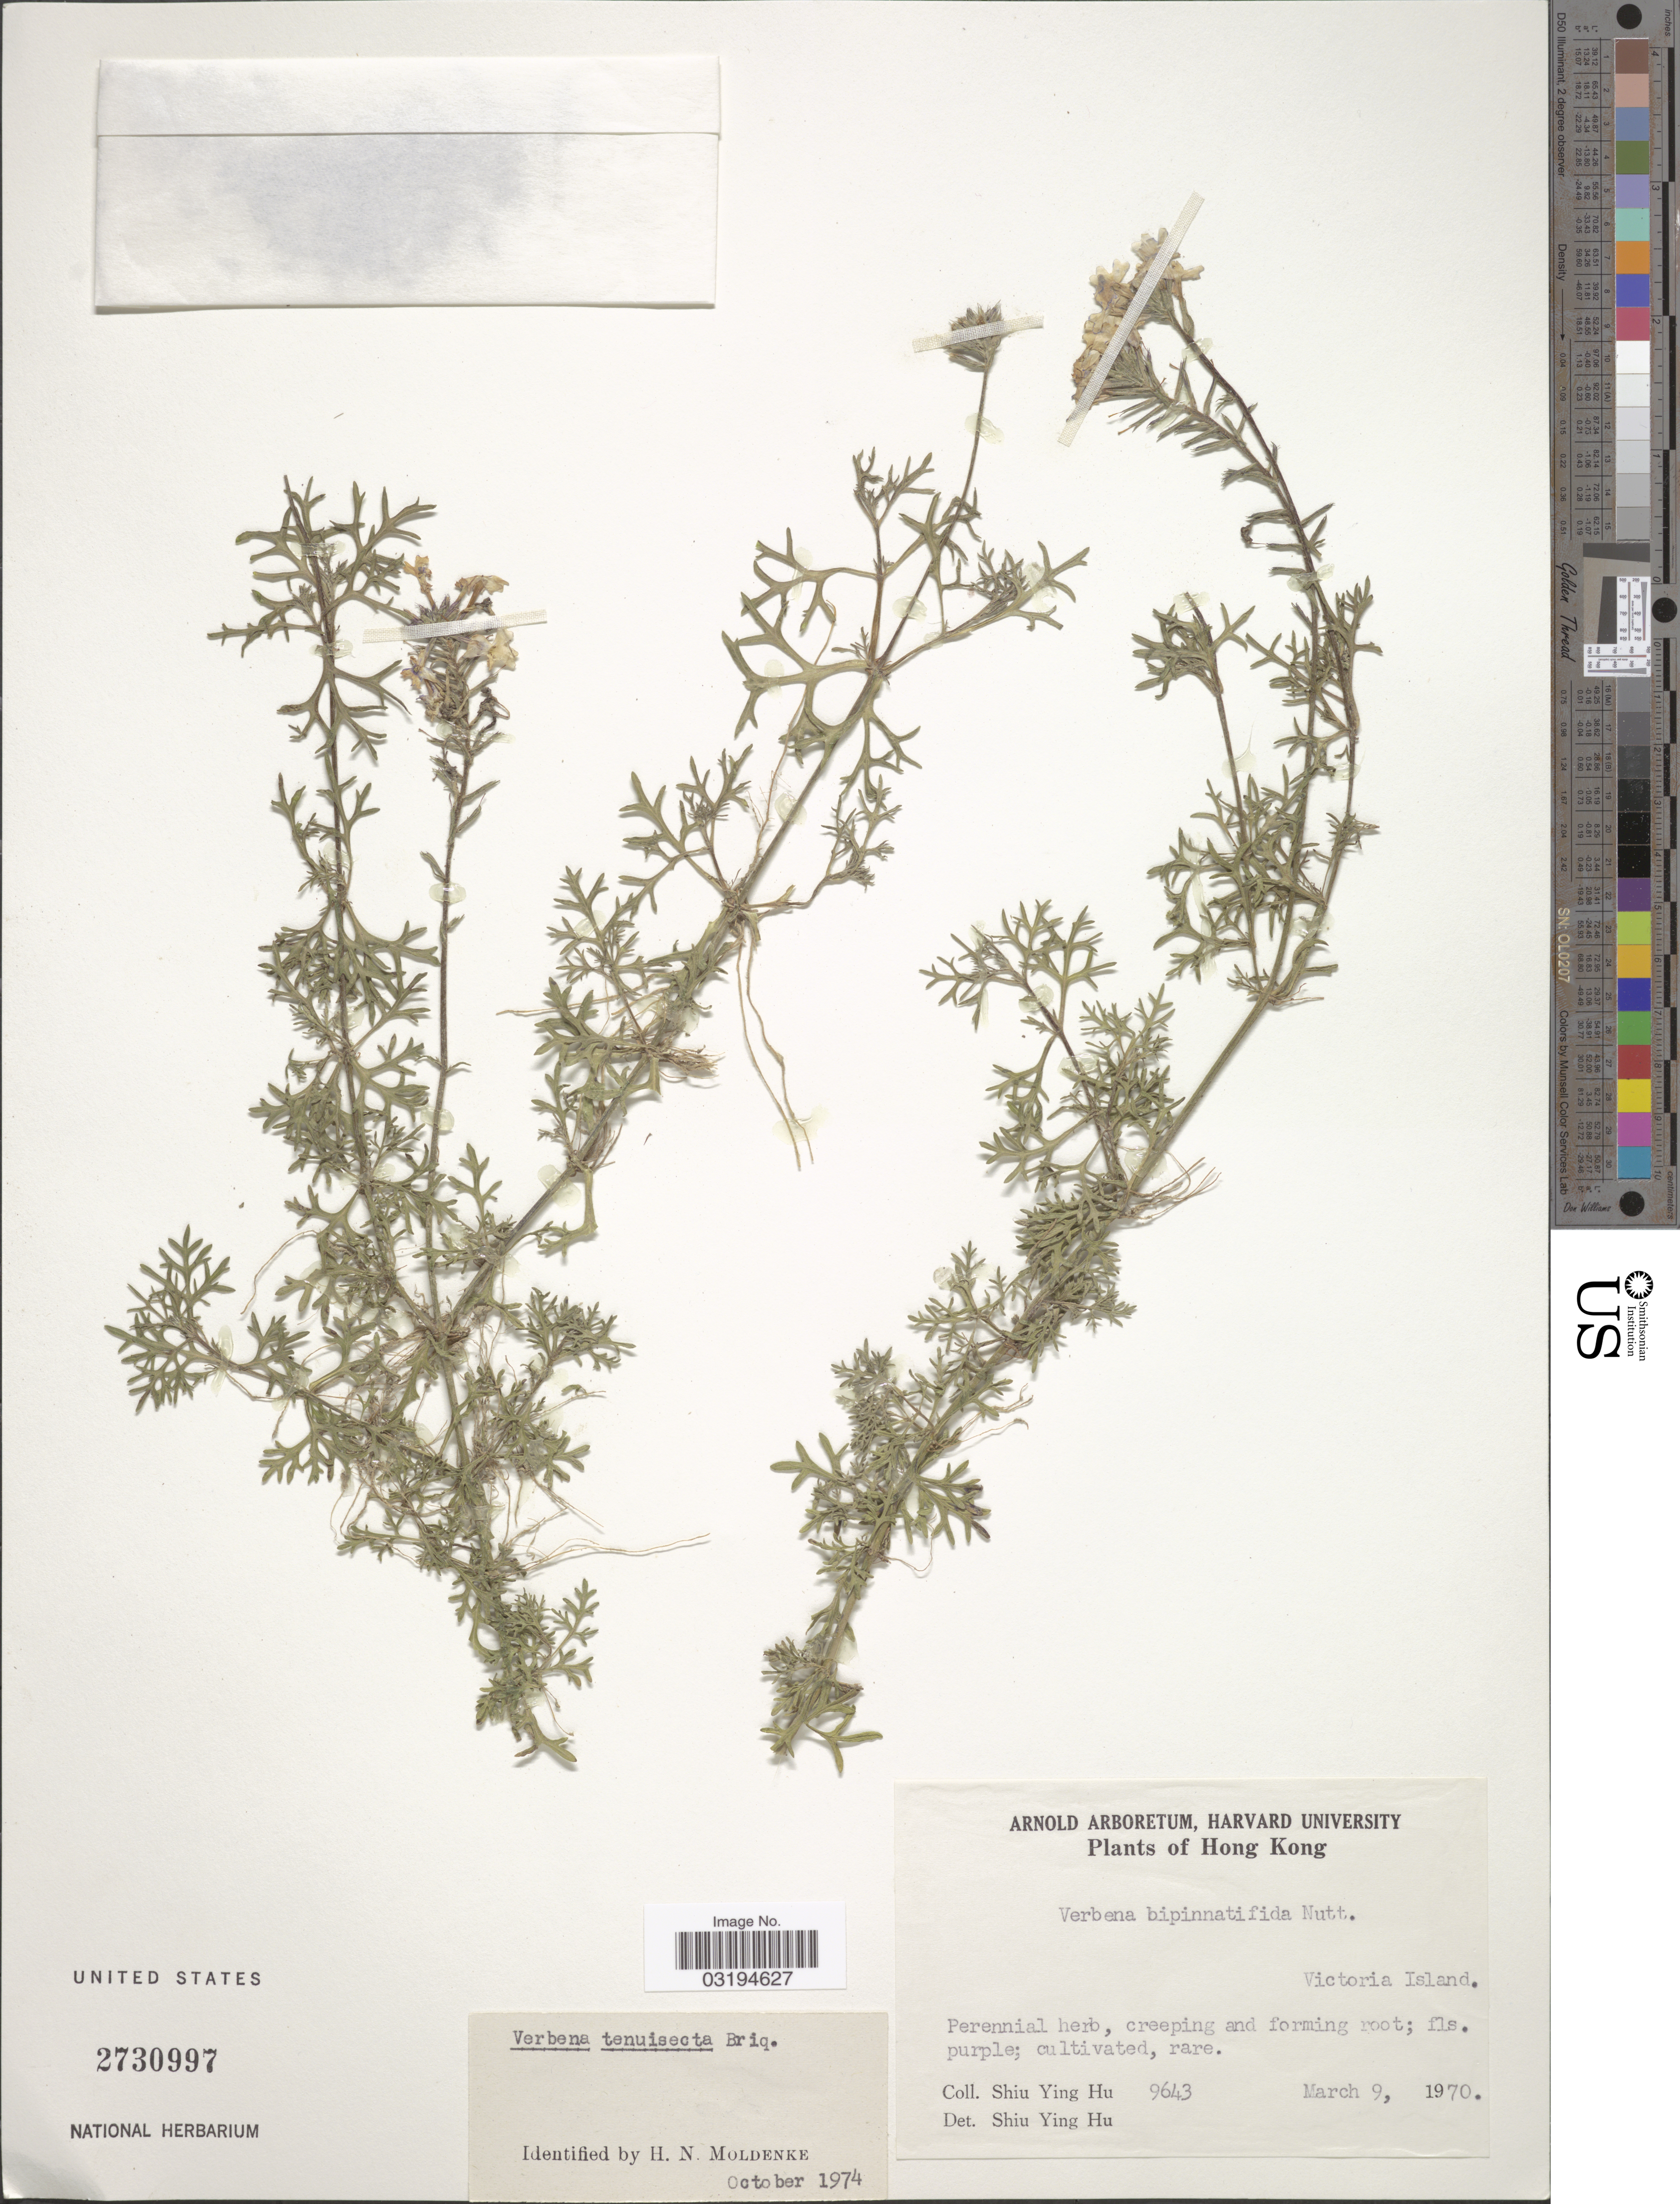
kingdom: Plantae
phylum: Tracheophyta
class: Magnoliopsida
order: Lamiales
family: Verbenaceae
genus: Verbena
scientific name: Verbena tenuisecta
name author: Briq.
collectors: S. Y. Hu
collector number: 9643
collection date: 1970-03-09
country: China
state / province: Hong Kong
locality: Victoria Island.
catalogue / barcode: US 2730997